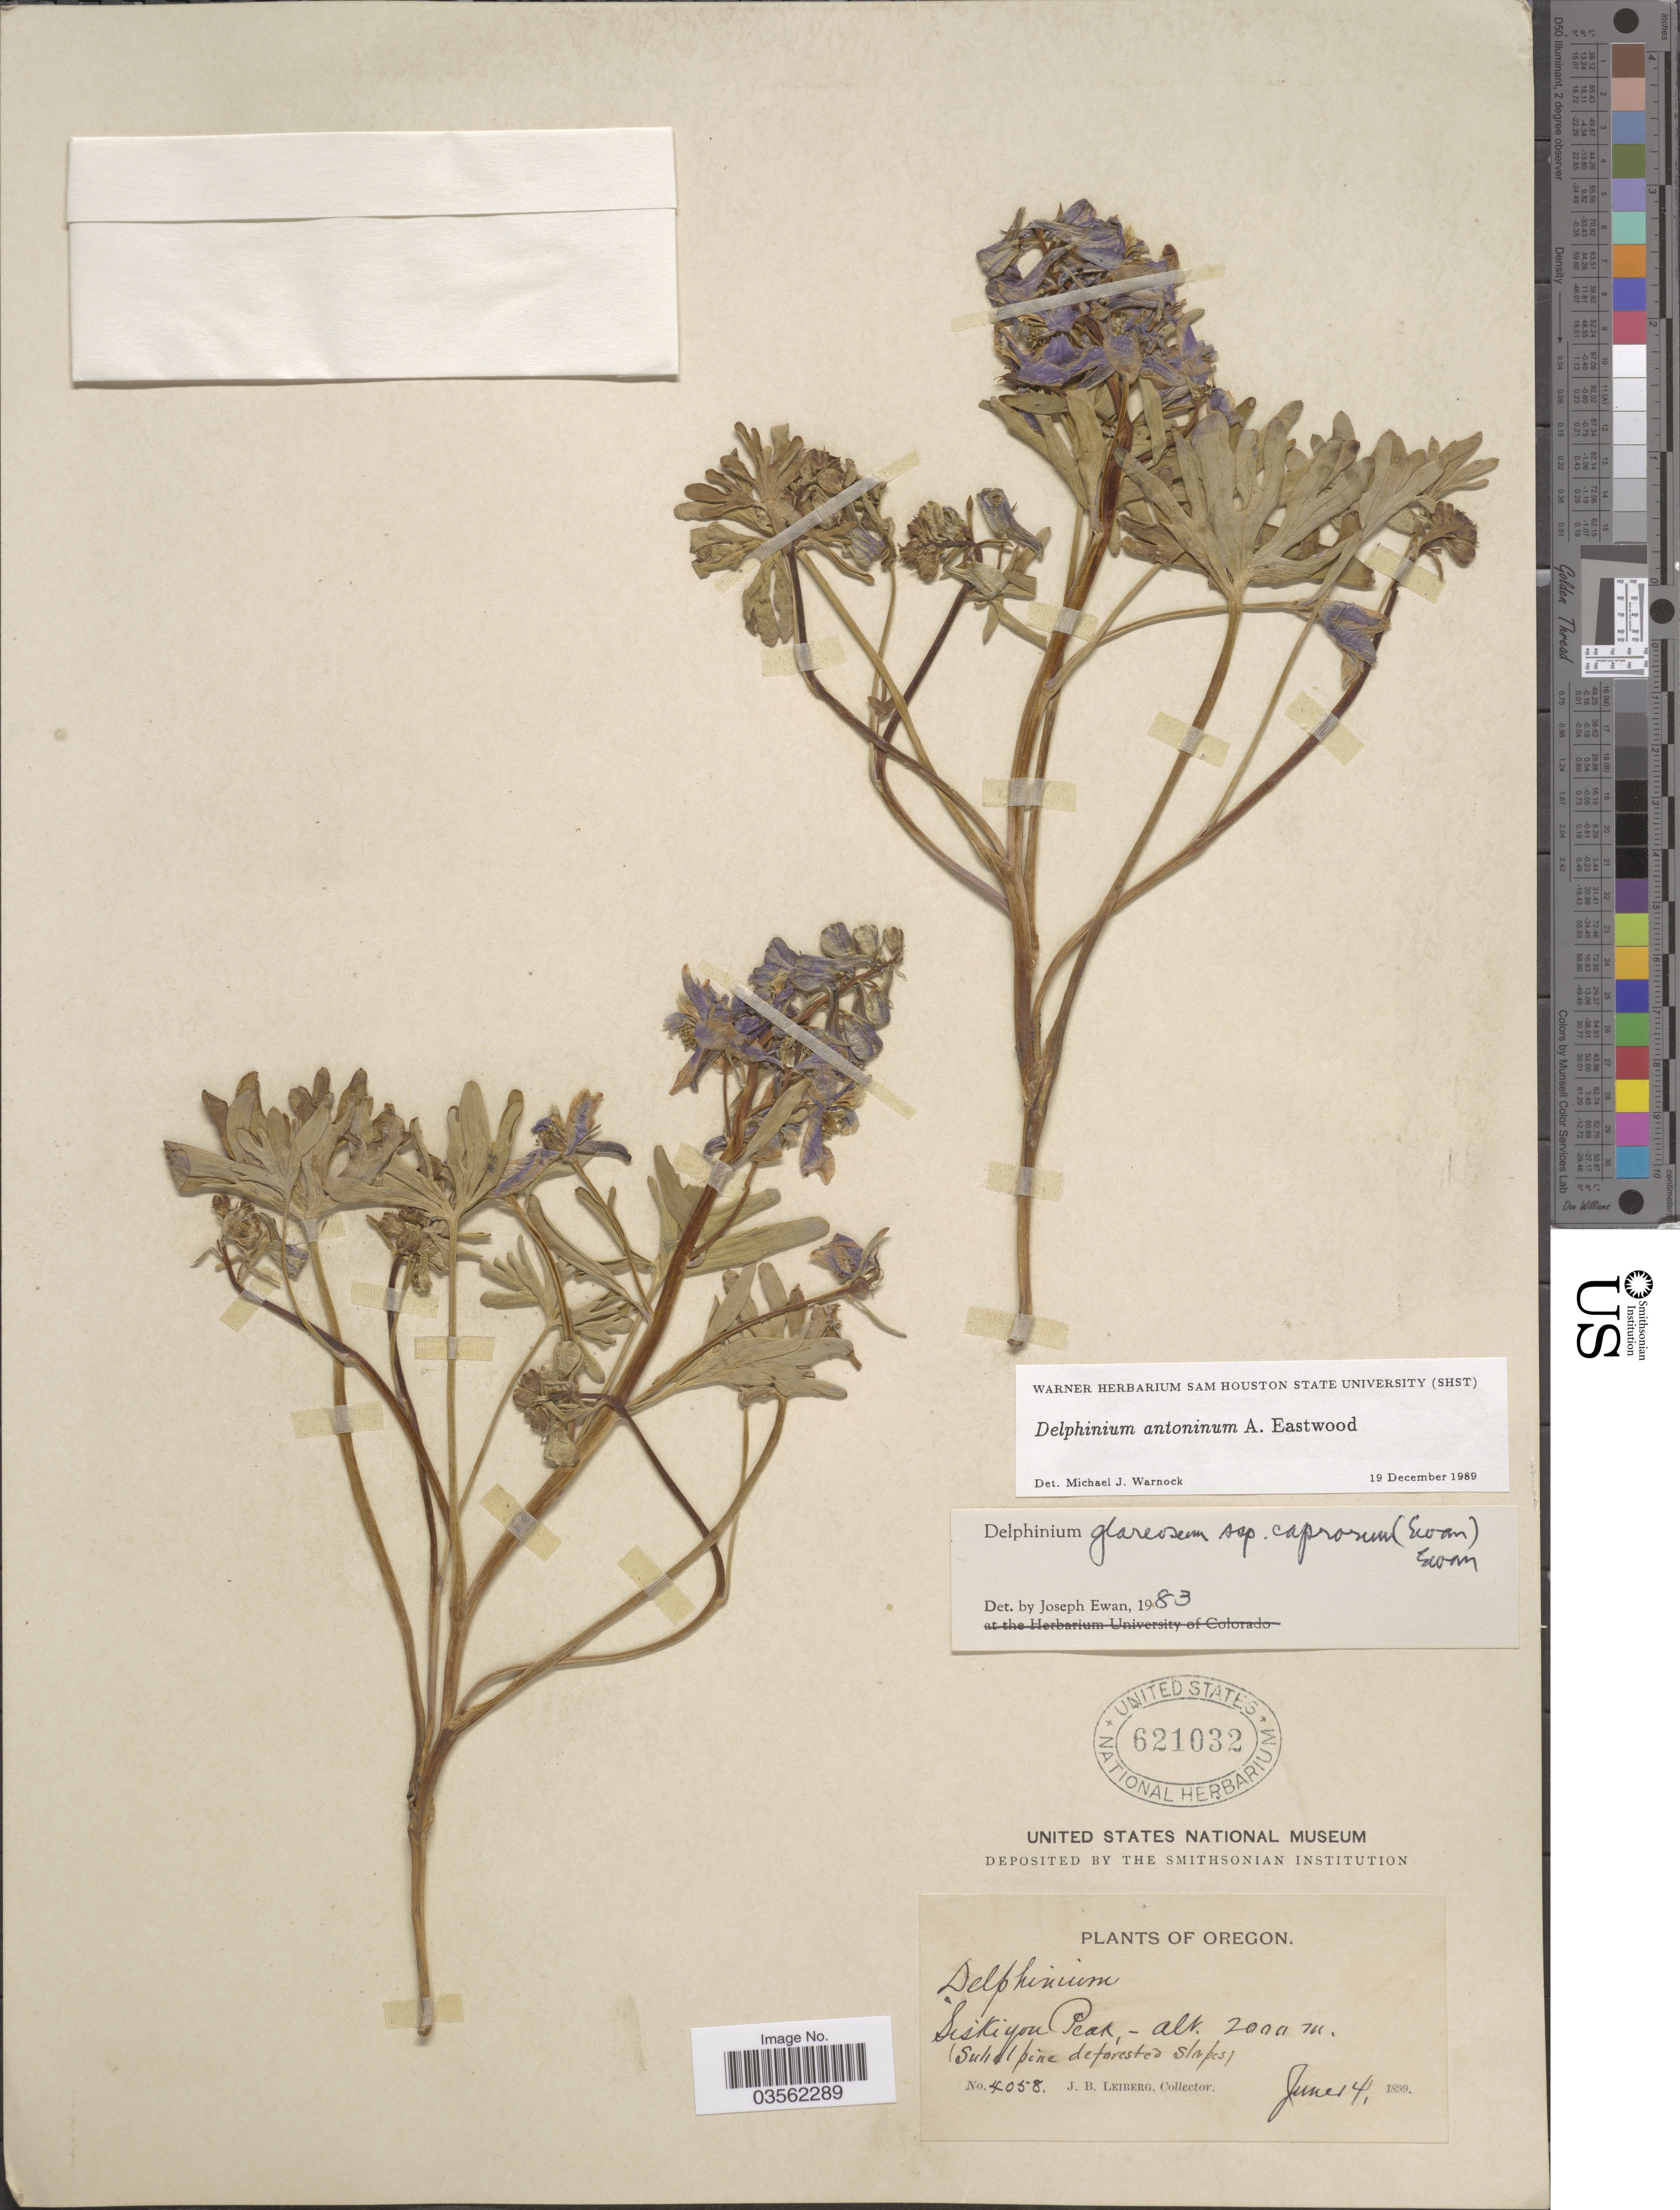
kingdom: Plantae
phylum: Tracheophyta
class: Magnoliopsida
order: Ranunculales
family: Ranunculaceae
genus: Delphinium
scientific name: Delphinium antoninum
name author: Eastw.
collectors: J. B. Leiberg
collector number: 4058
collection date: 1899-06-14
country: United States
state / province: Oregon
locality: Siskiyou Peak.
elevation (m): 2000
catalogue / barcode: US 621032